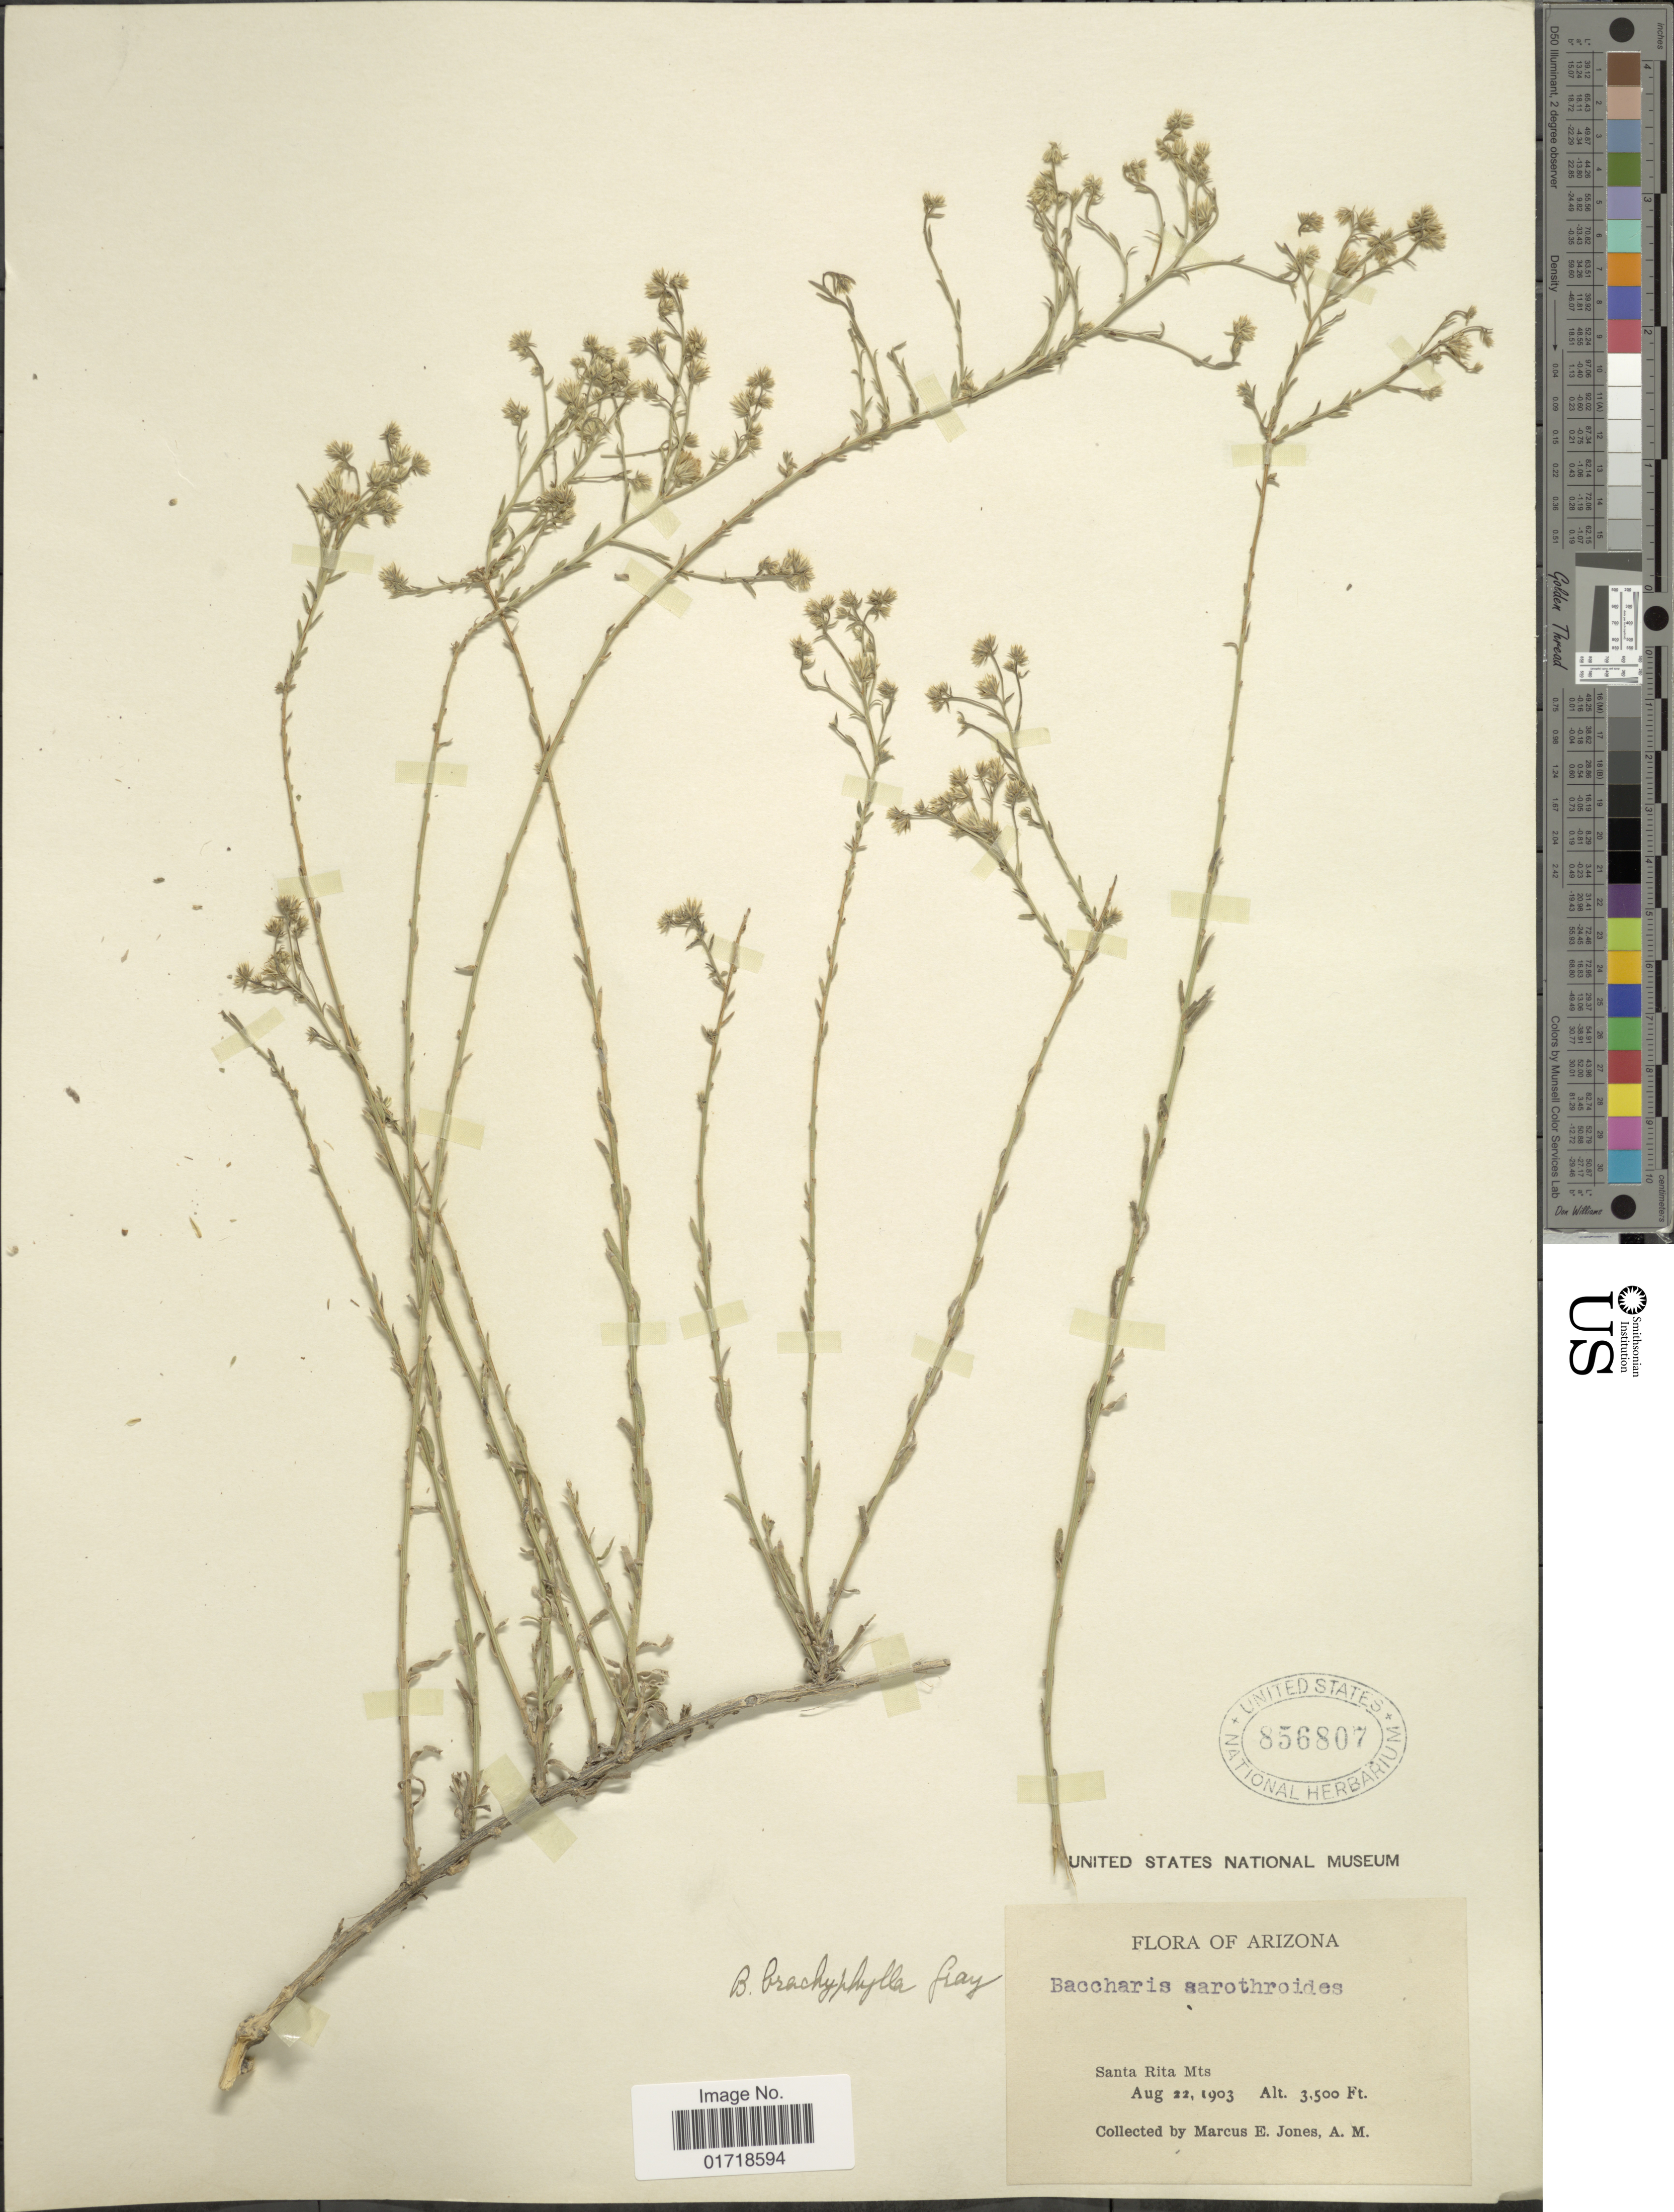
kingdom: Plantae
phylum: Tracheophyta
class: Magnoliopsida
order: Asterales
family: Asteraceae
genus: Baccharis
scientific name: Baccharis brachyphylla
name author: A. Gray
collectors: M. E. Jones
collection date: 1903-08-22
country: United States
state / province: Arizona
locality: Santa Rita Mts.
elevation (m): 1067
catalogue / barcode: US 856707